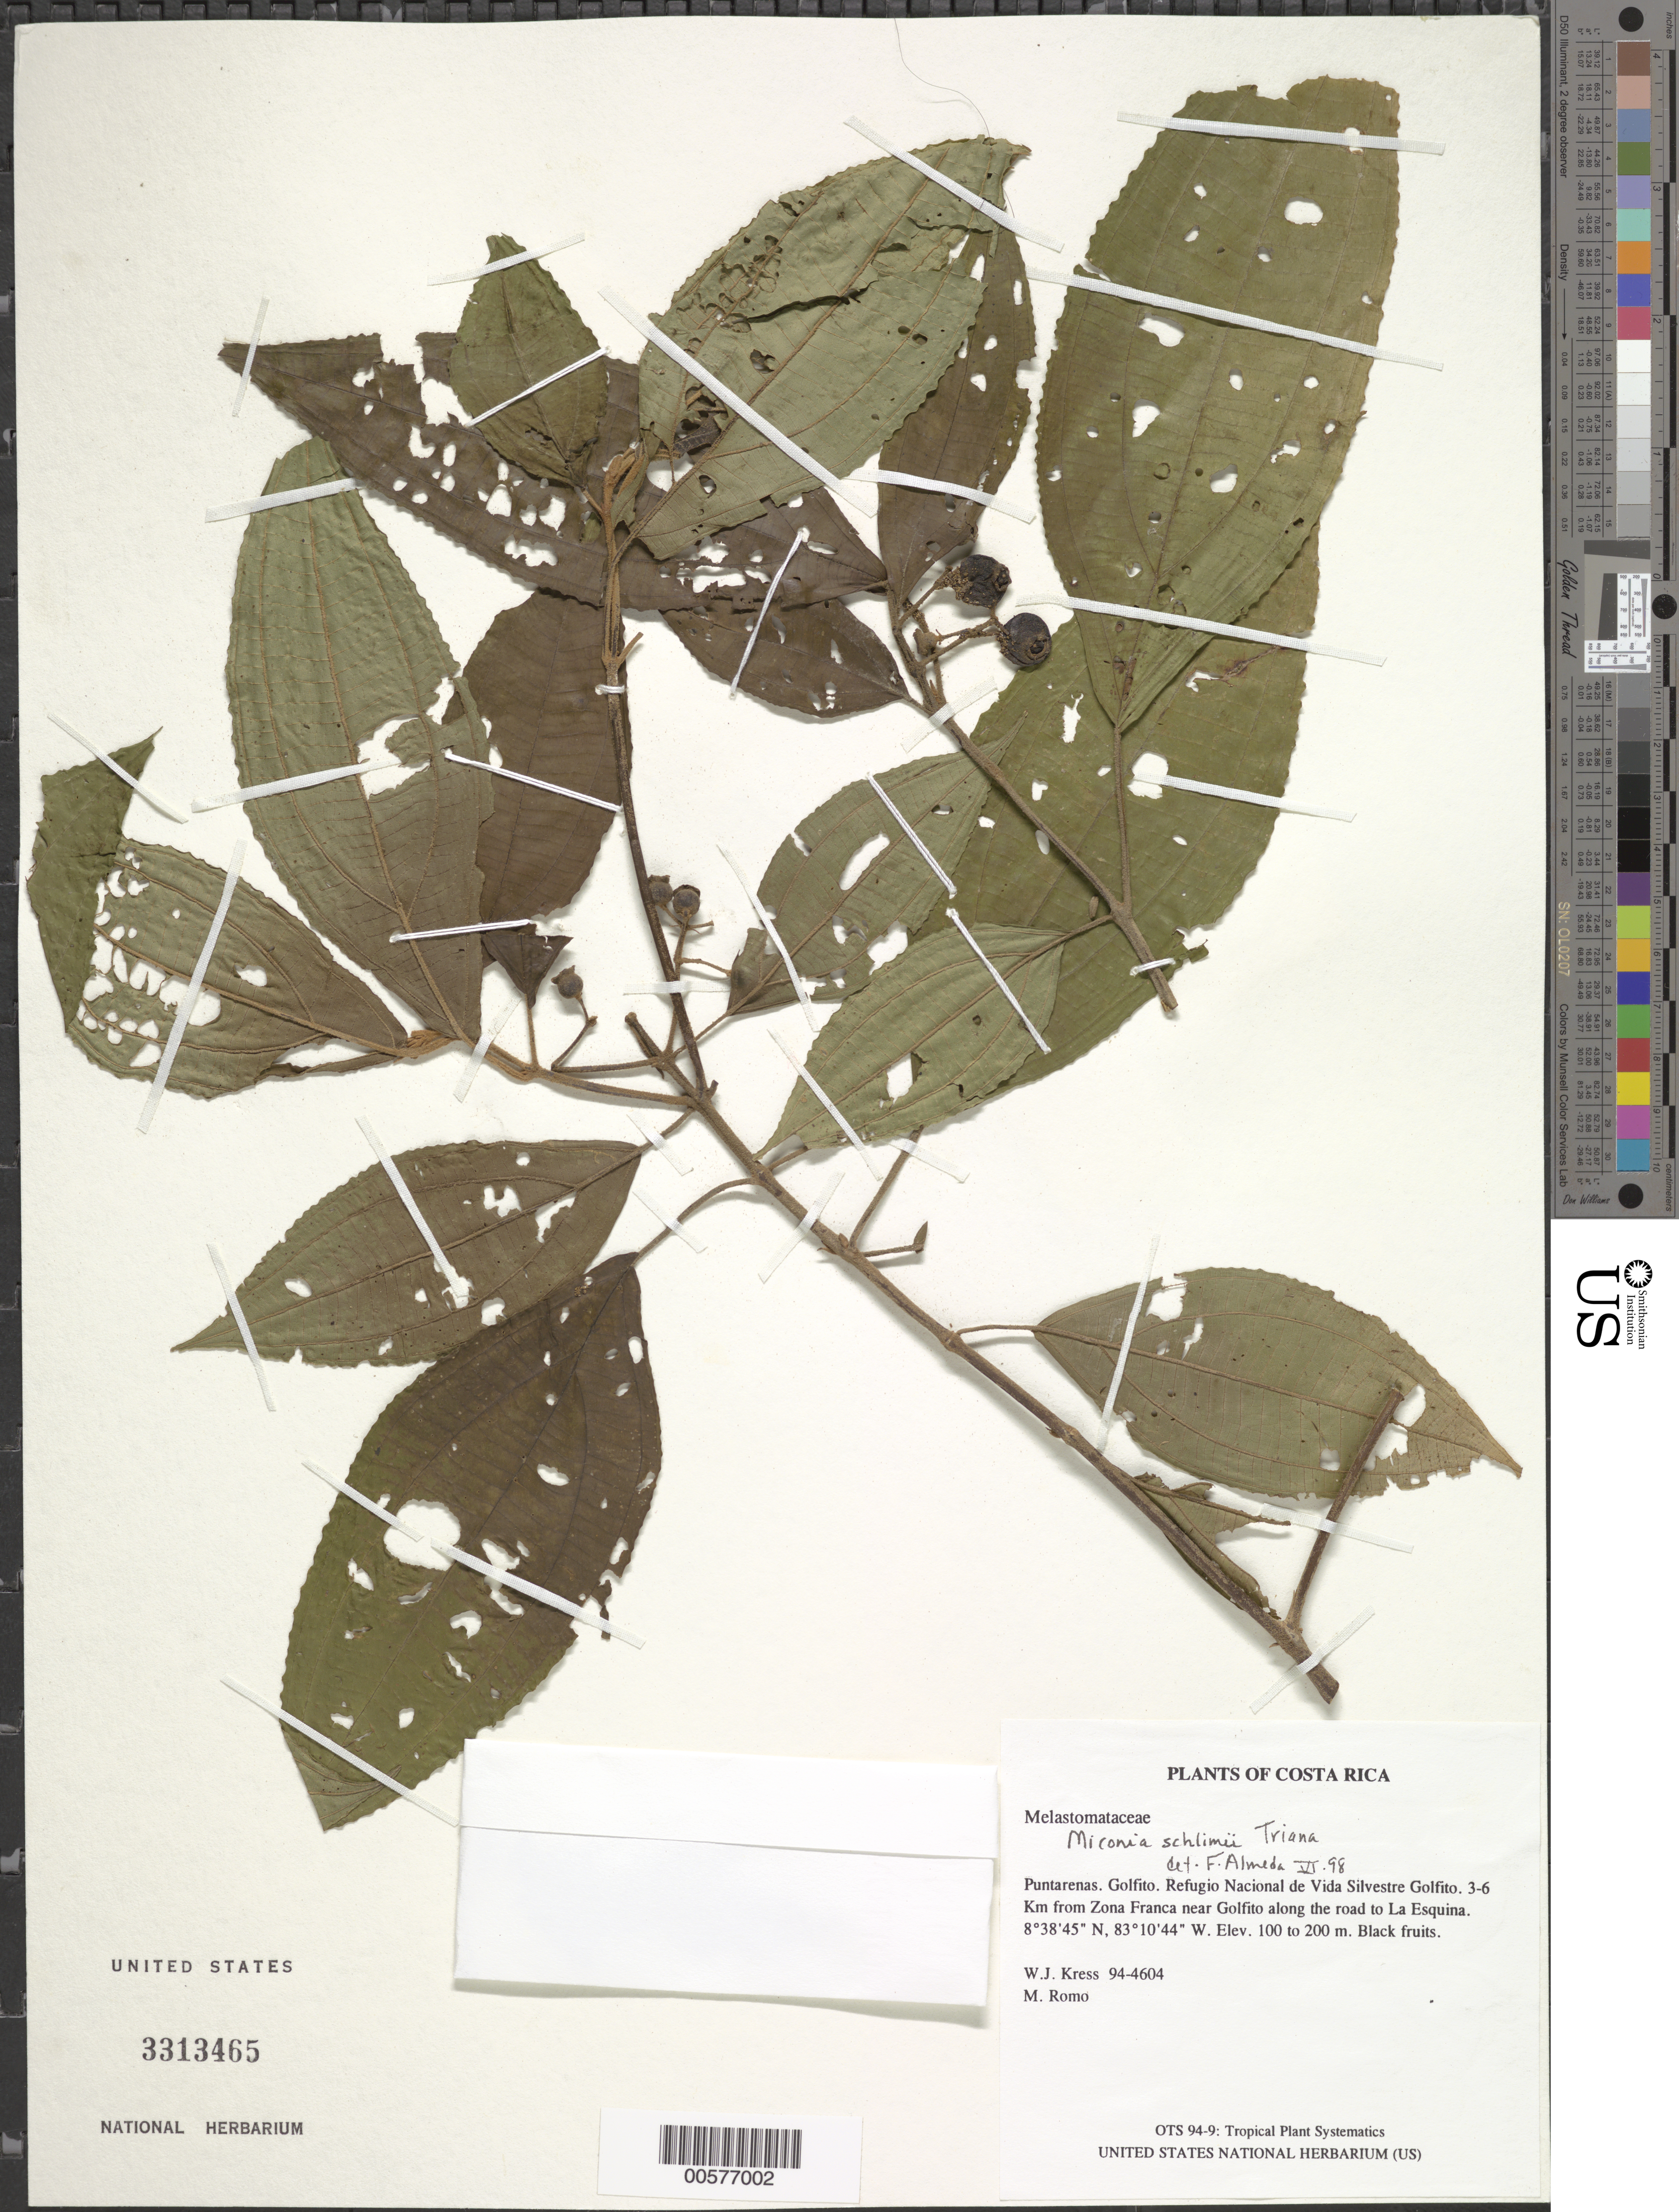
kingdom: Plantae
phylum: Tracheophyta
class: Magnoliopsida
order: Myrtales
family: Melastomataceae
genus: Miconia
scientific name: Miconia schlimii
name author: Triana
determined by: Almeda, F.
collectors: W. J. Kress & M. Romo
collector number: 94-4604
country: Costa Rica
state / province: Puntarenas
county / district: Golfito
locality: Refugio Nacional de Vida Silvestre Golfito. 3-6 Km from Zona Franca near Golfito along the road to La Esquina.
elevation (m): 100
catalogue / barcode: US 3313465